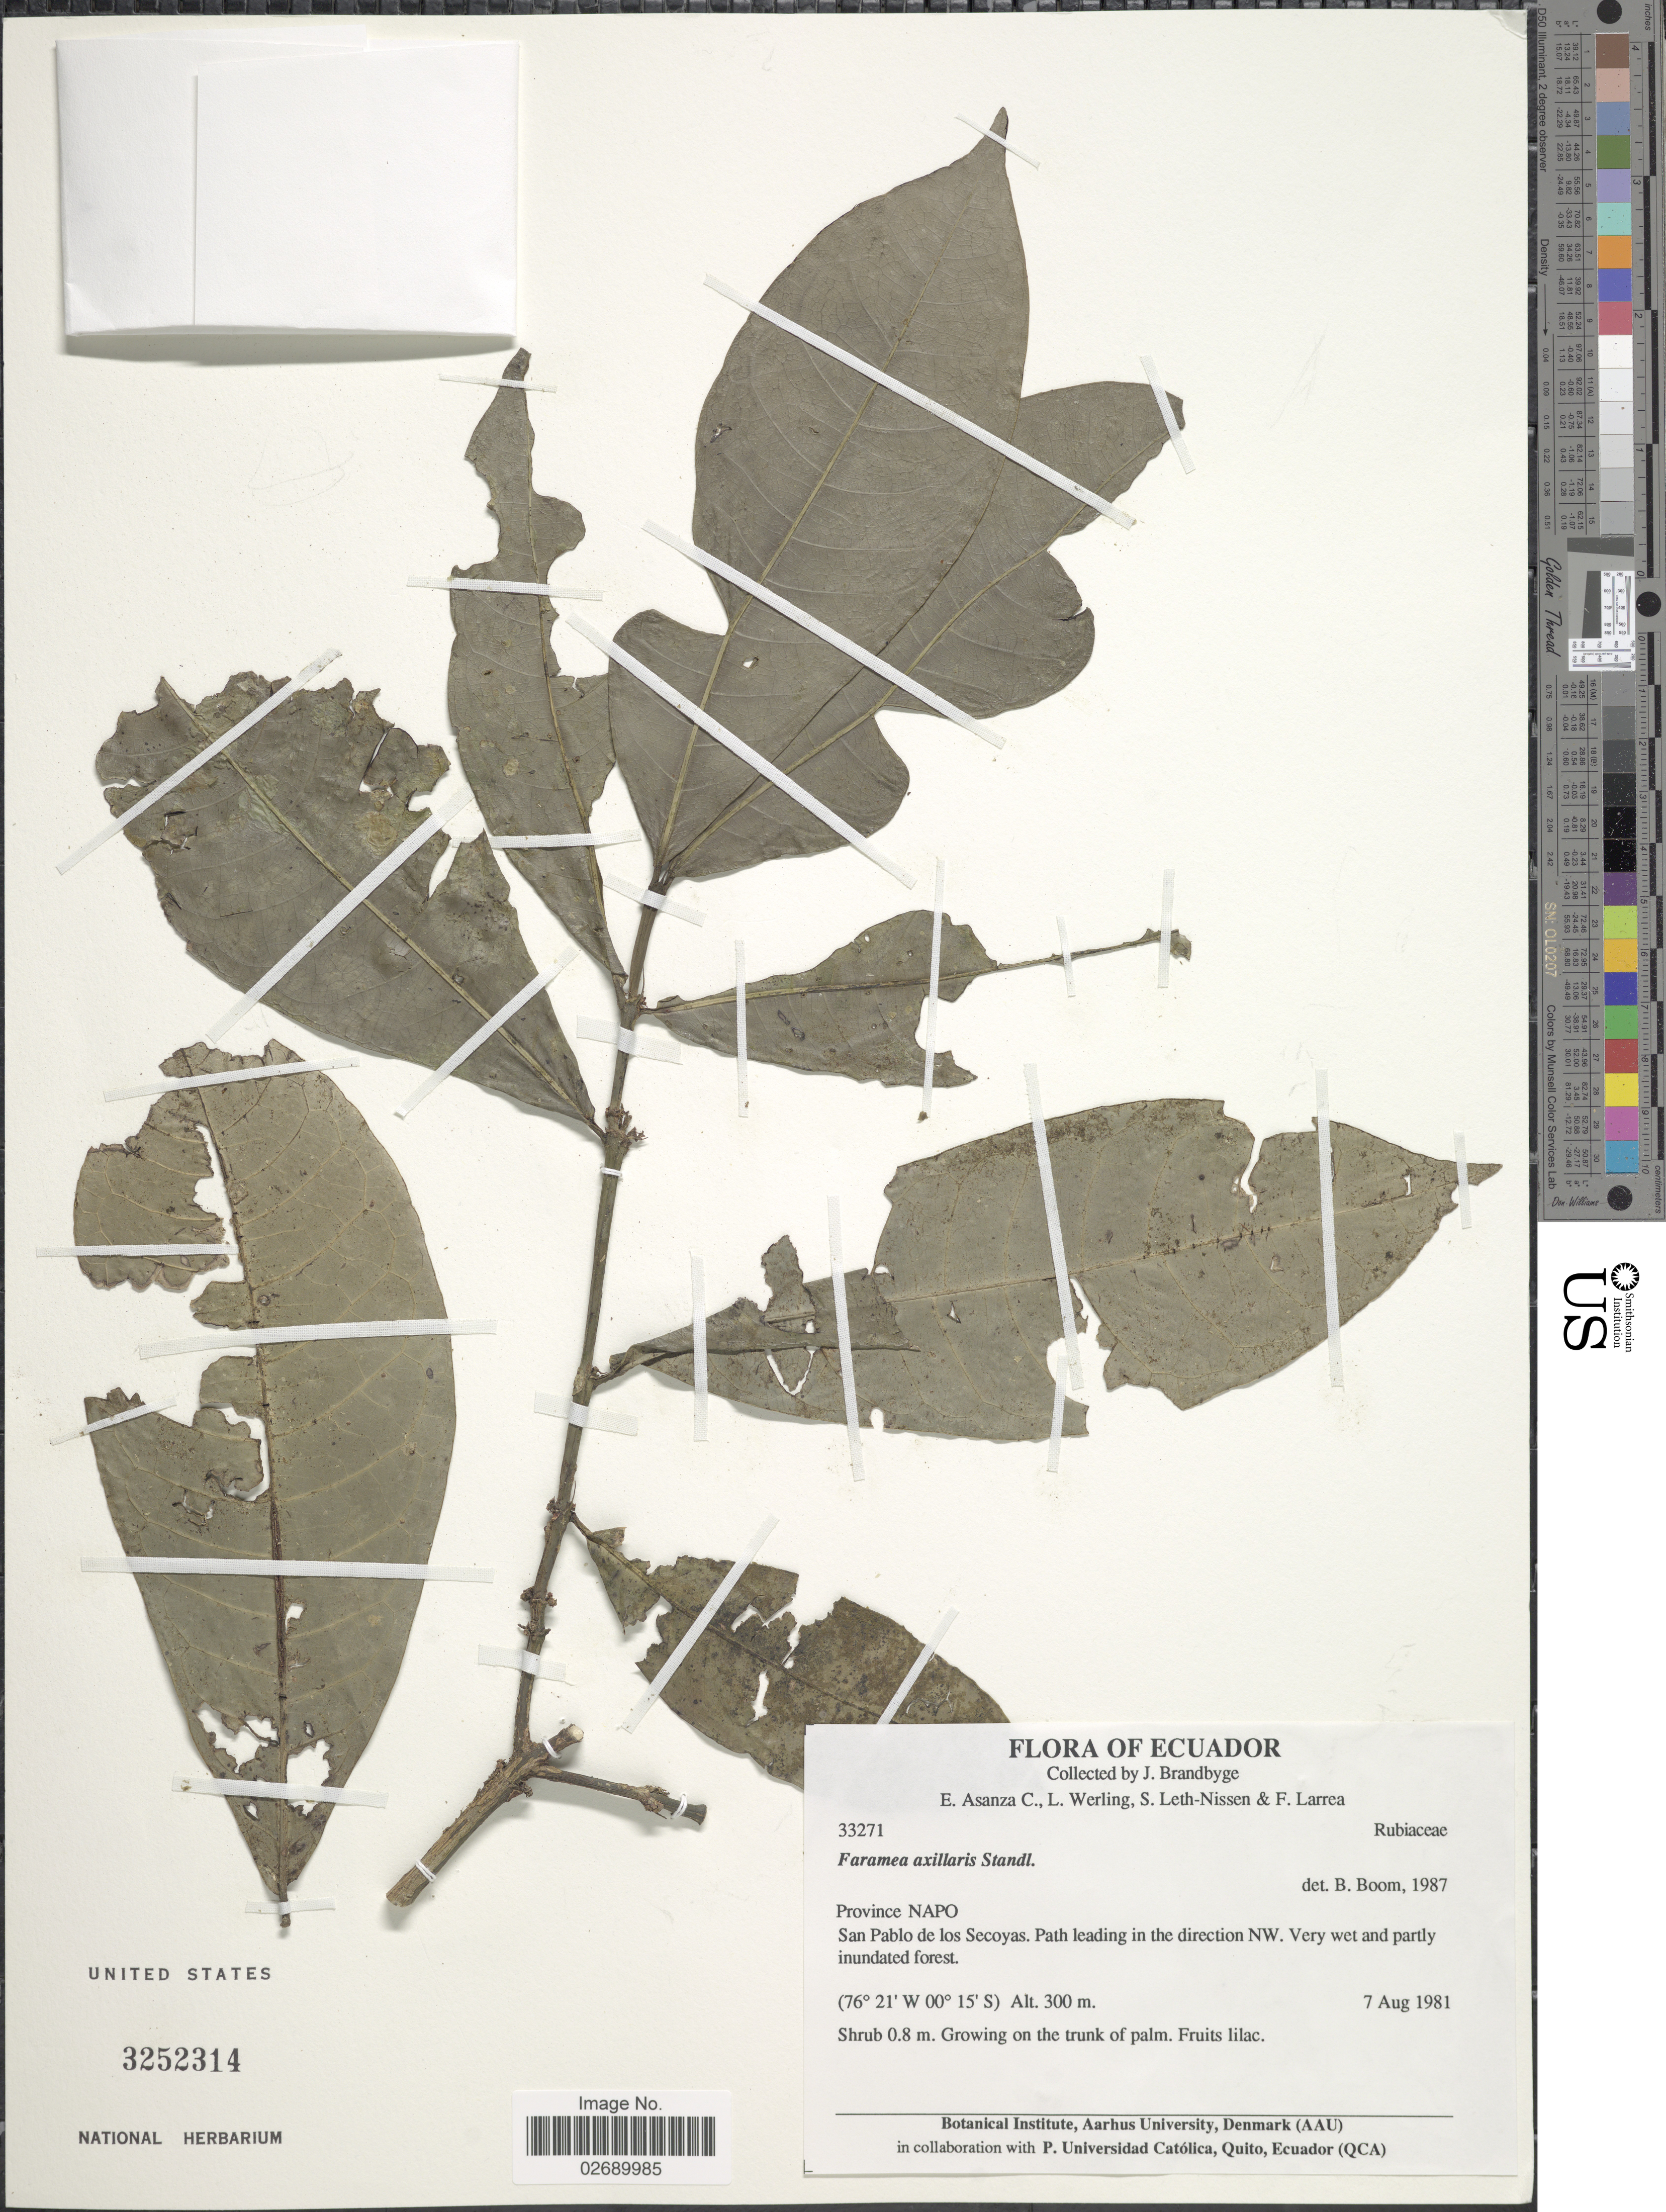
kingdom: Plantae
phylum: Tracheophyta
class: Magnoliopsida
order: Gentianales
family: Rubiaceae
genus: Faramea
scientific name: Faramea axillaris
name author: Standl.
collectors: J. Brandbyge, E. Asanza C., L. Werling, S. Leth-Nissen & F. Larrea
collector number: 33271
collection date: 1981-08-07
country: Ecuador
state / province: Napo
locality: San Pablo de Los Secoyas. Path leading in the direction NW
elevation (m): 300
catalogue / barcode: US 3252314